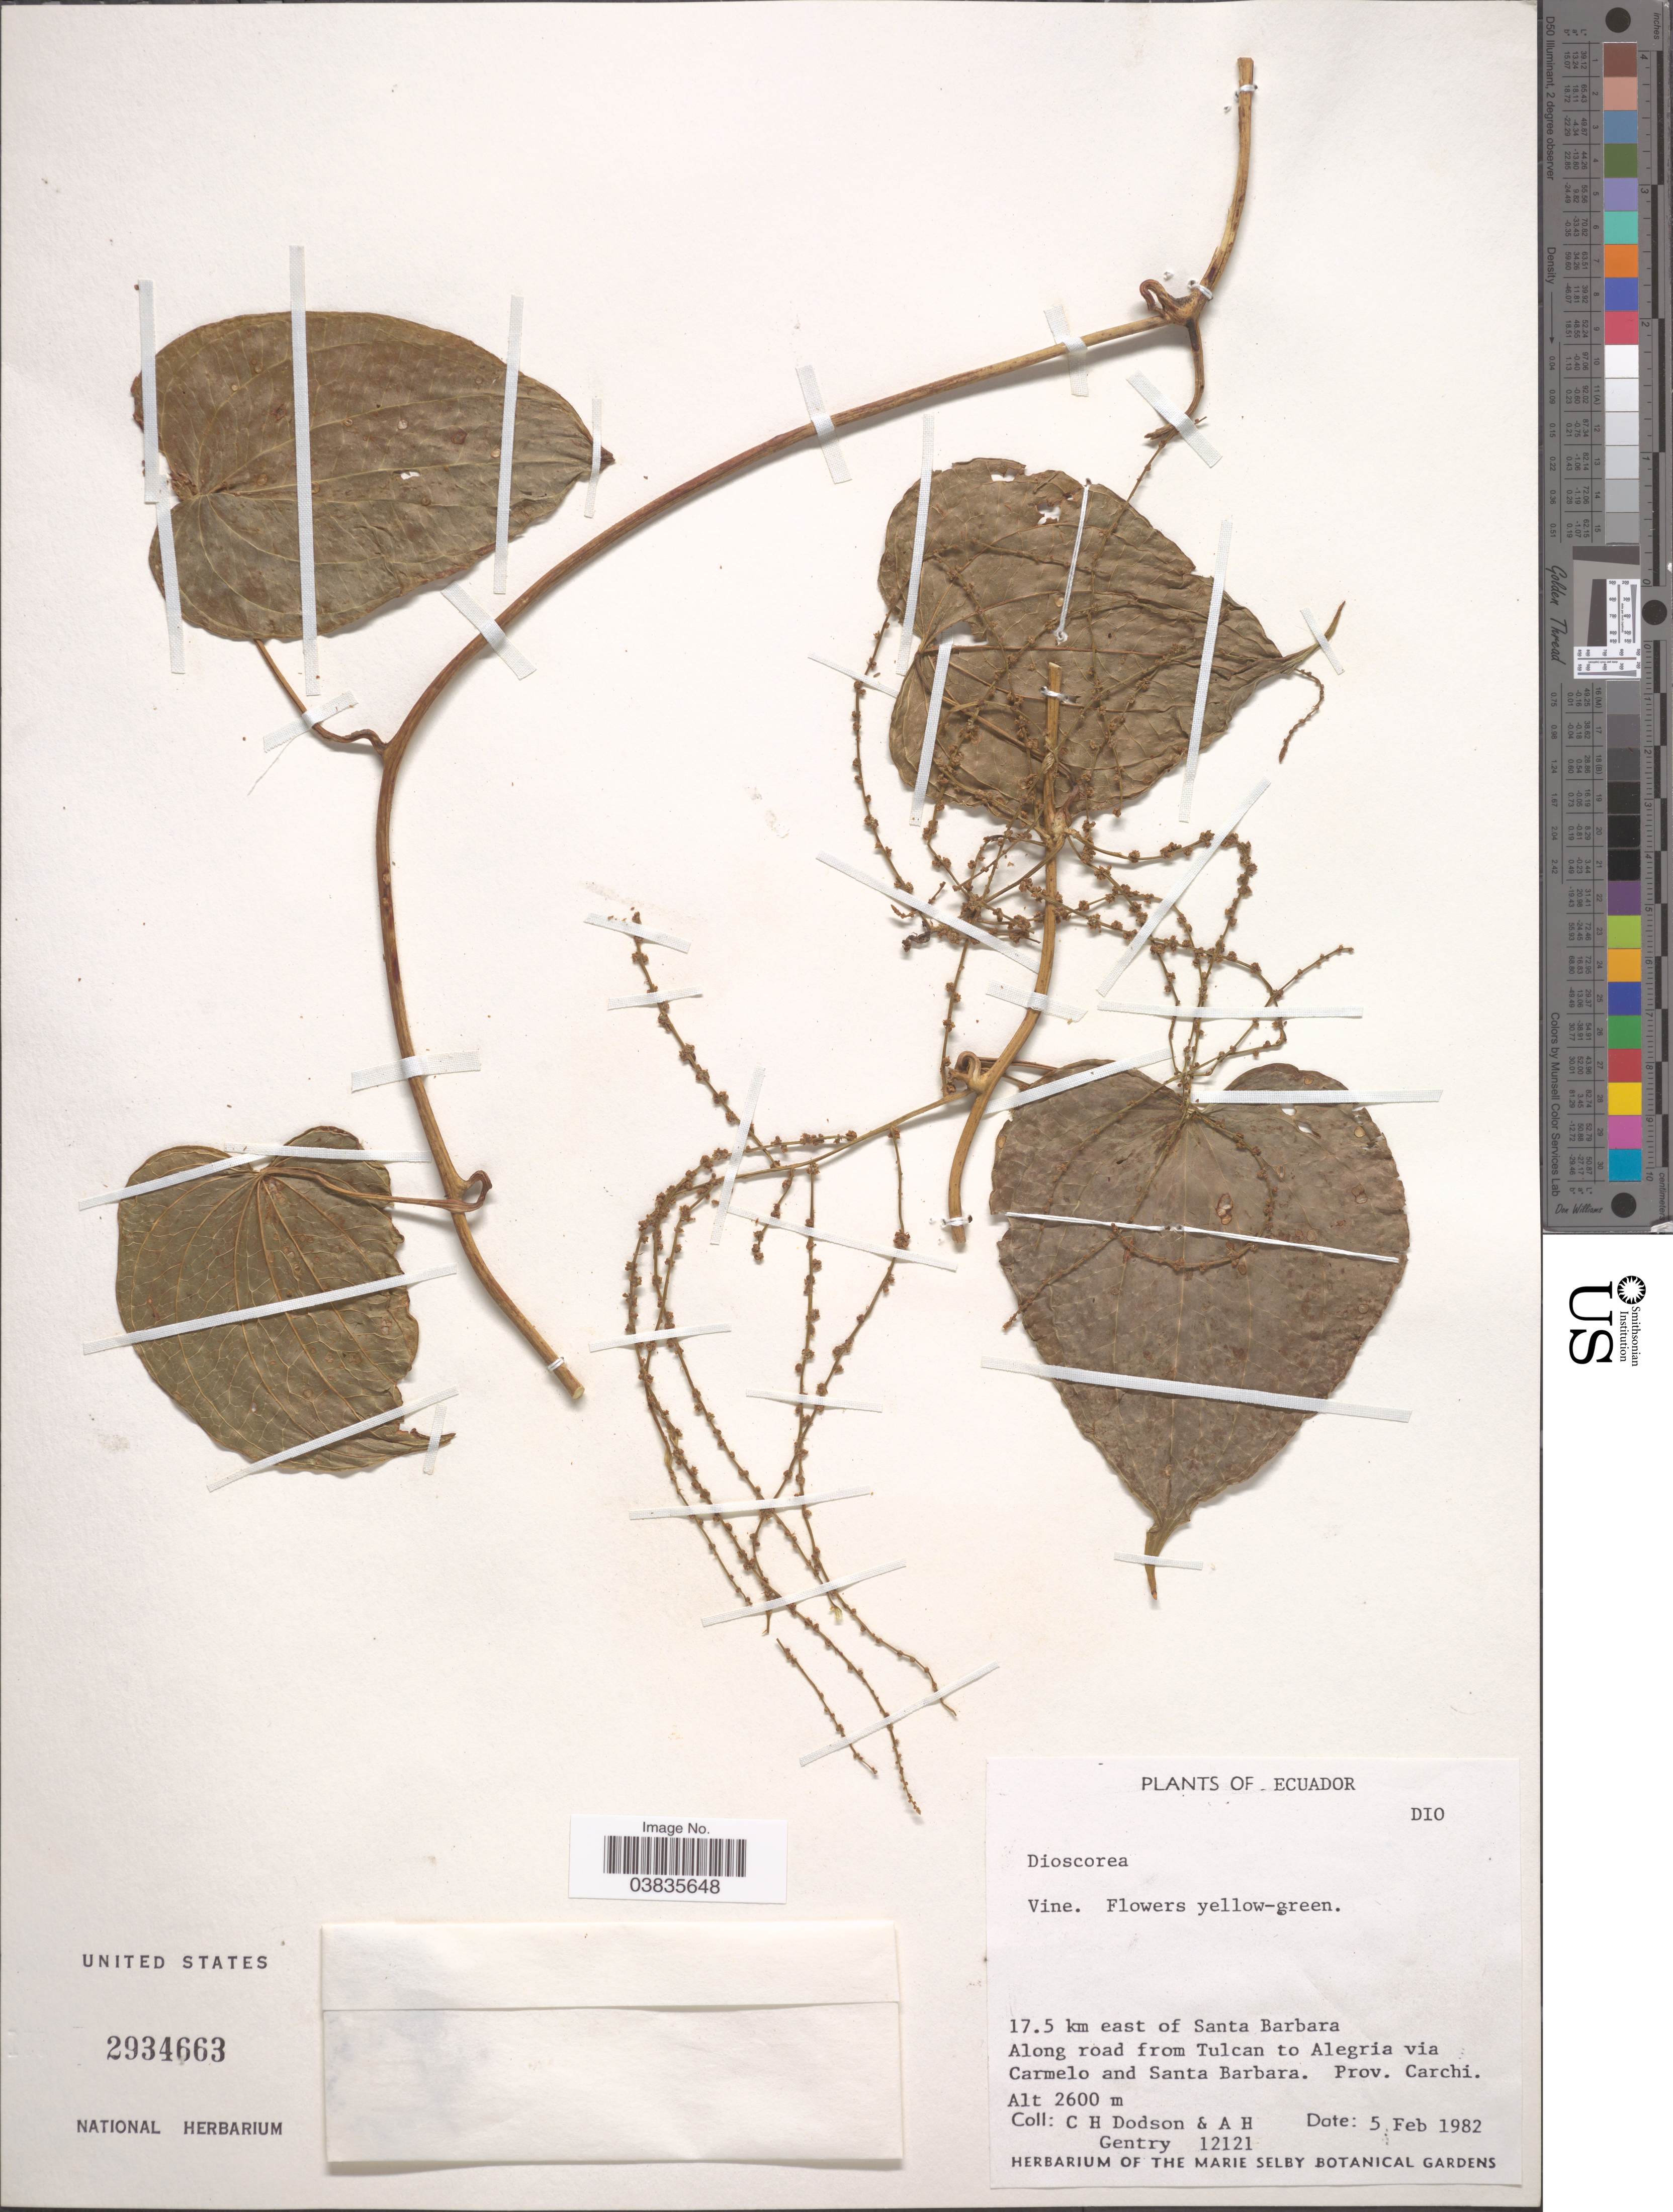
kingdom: Plantae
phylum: Tracheophyta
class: Liliopsida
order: Dioscoreales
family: Dioscoreaceae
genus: Dioscorea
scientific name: Dioscorea sp.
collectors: C. H. Dodson & A. H. Gentry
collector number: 12121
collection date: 1982-02-05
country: Ecuador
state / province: Carchi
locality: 17.5 km east of Santa Barbara. Along road from Tulcan to Alegria via Carmelo and Santa Barbara.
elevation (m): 2600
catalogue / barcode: US 2934663